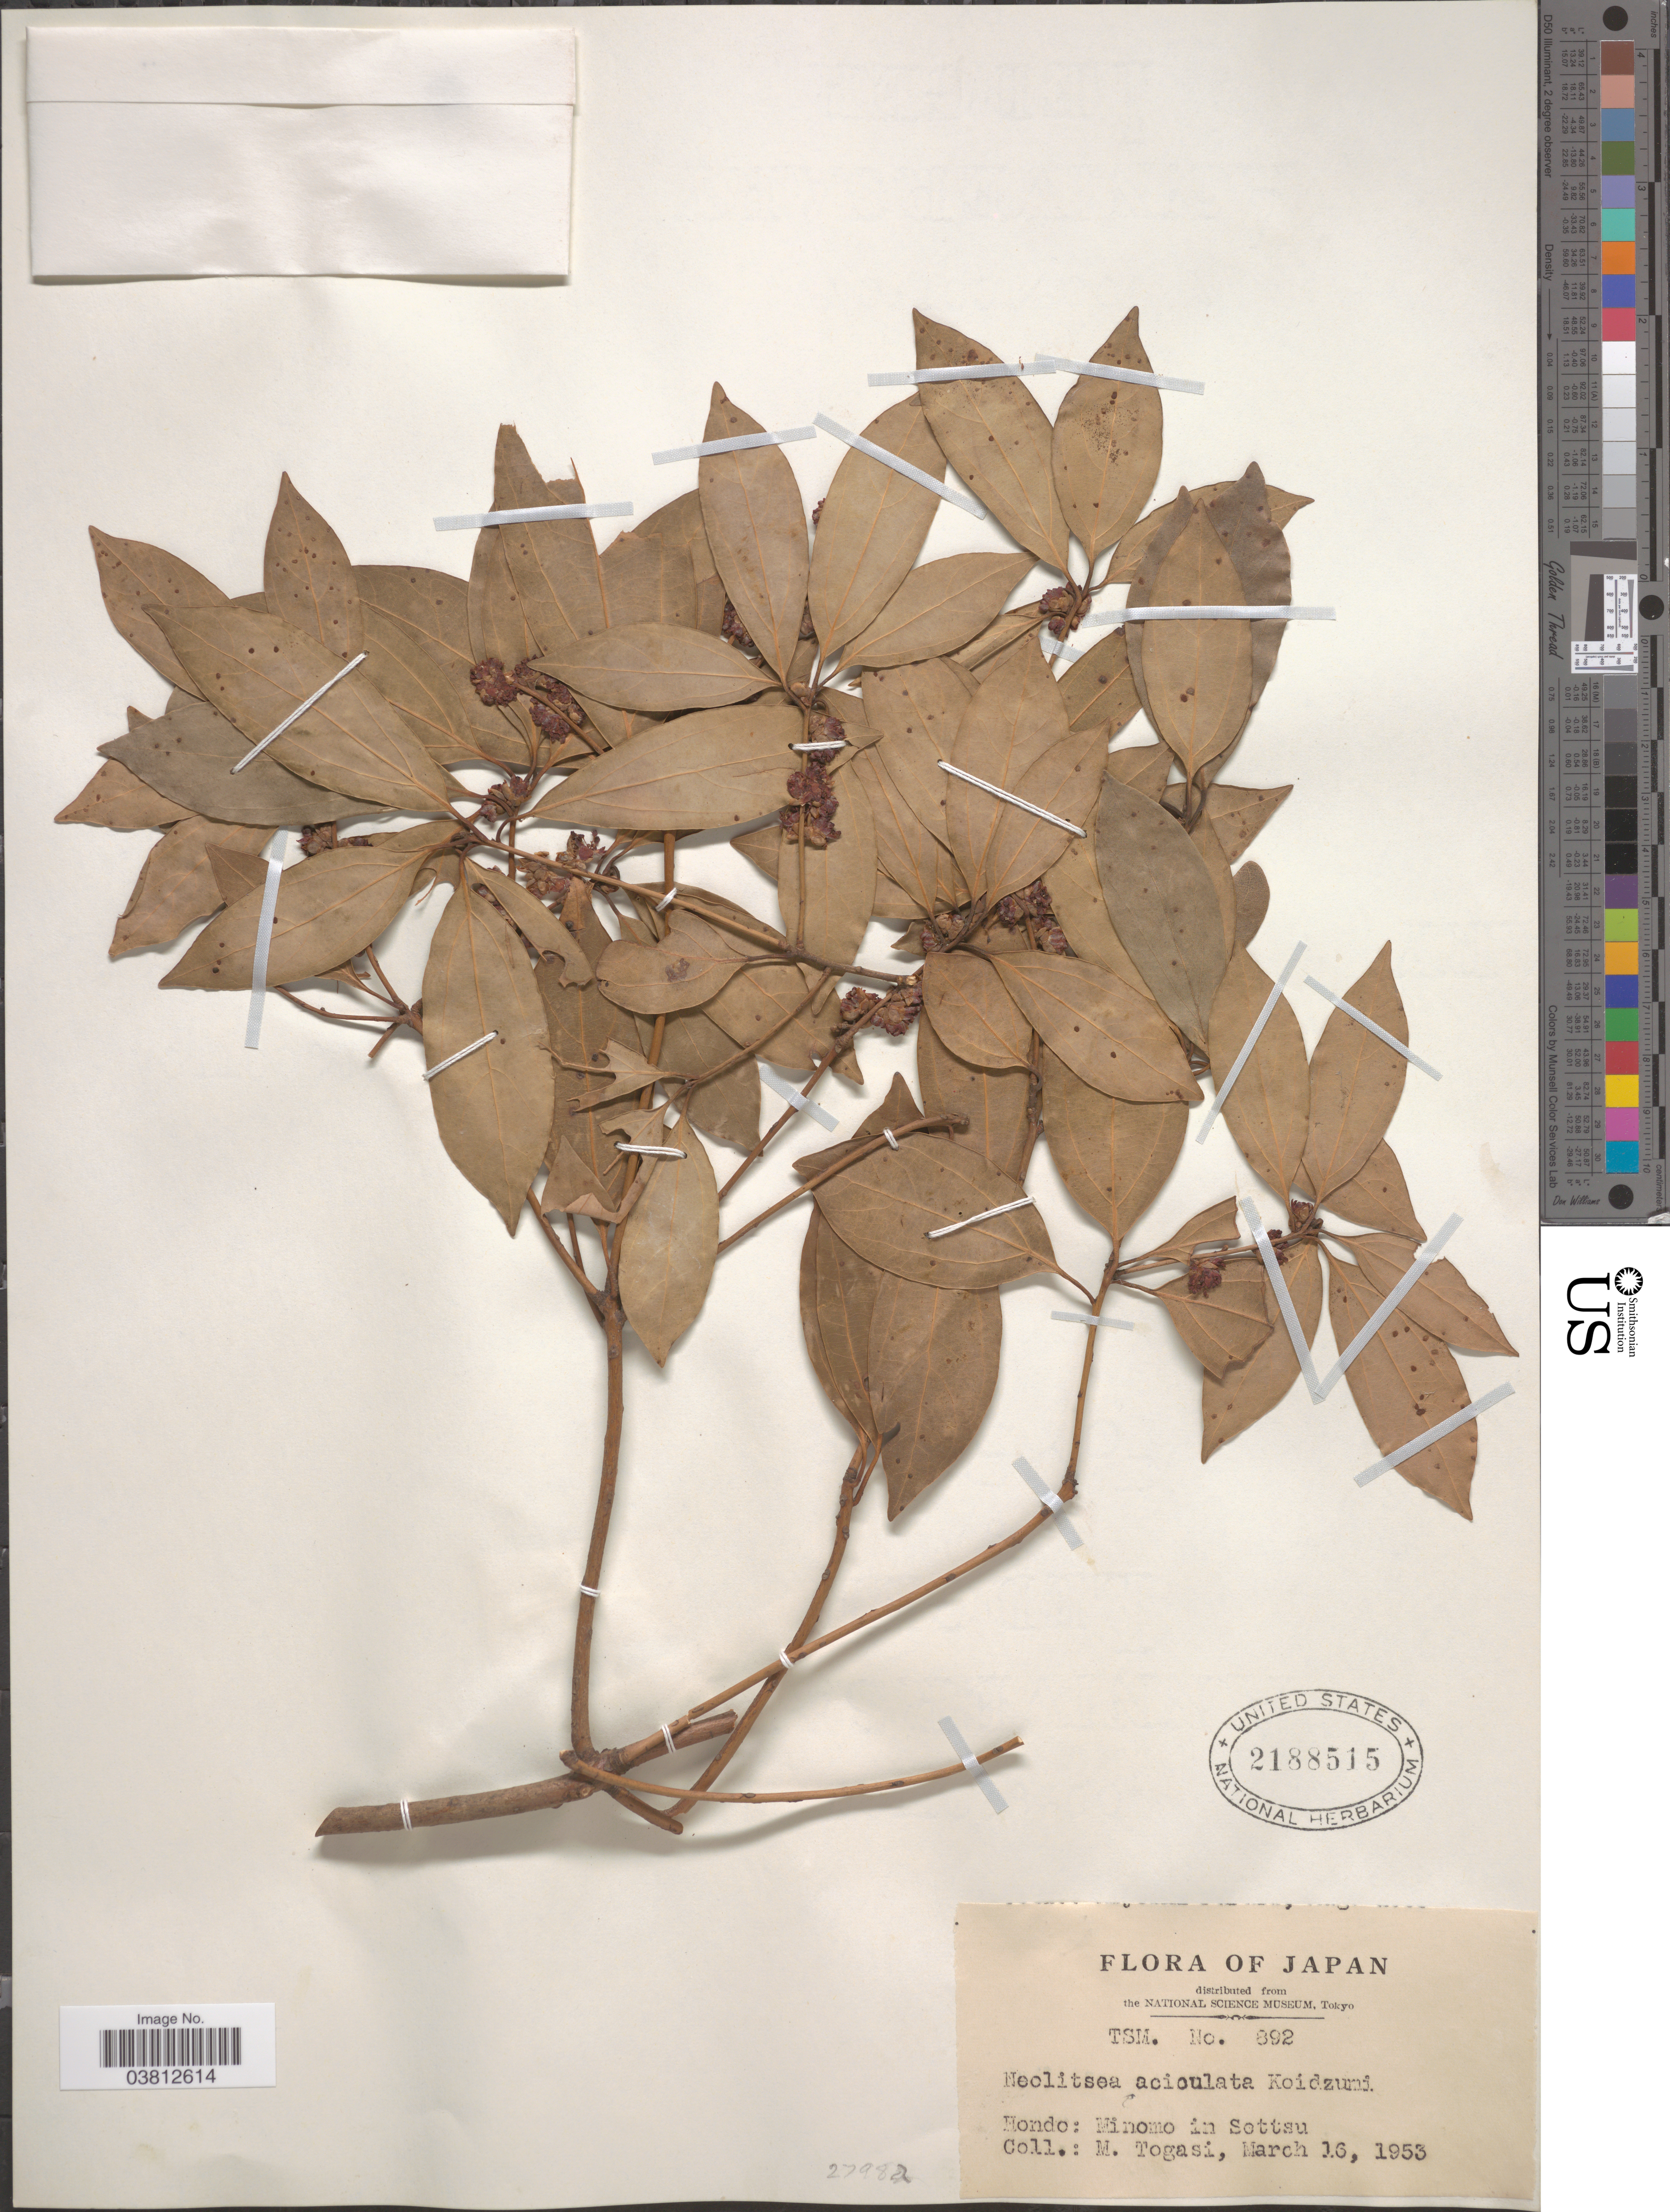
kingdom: Plantae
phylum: Tracheophyta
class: Magnoliopsida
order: Laurales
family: Lauraceae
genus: Neolitsea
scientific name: Neolitsea aciculata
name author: (Blume) Koidz.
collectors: M. Togasi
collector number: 892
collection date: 1953-03-16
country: Japan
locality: Hondo: Minomo in Settsu.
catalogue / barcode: US 2188515